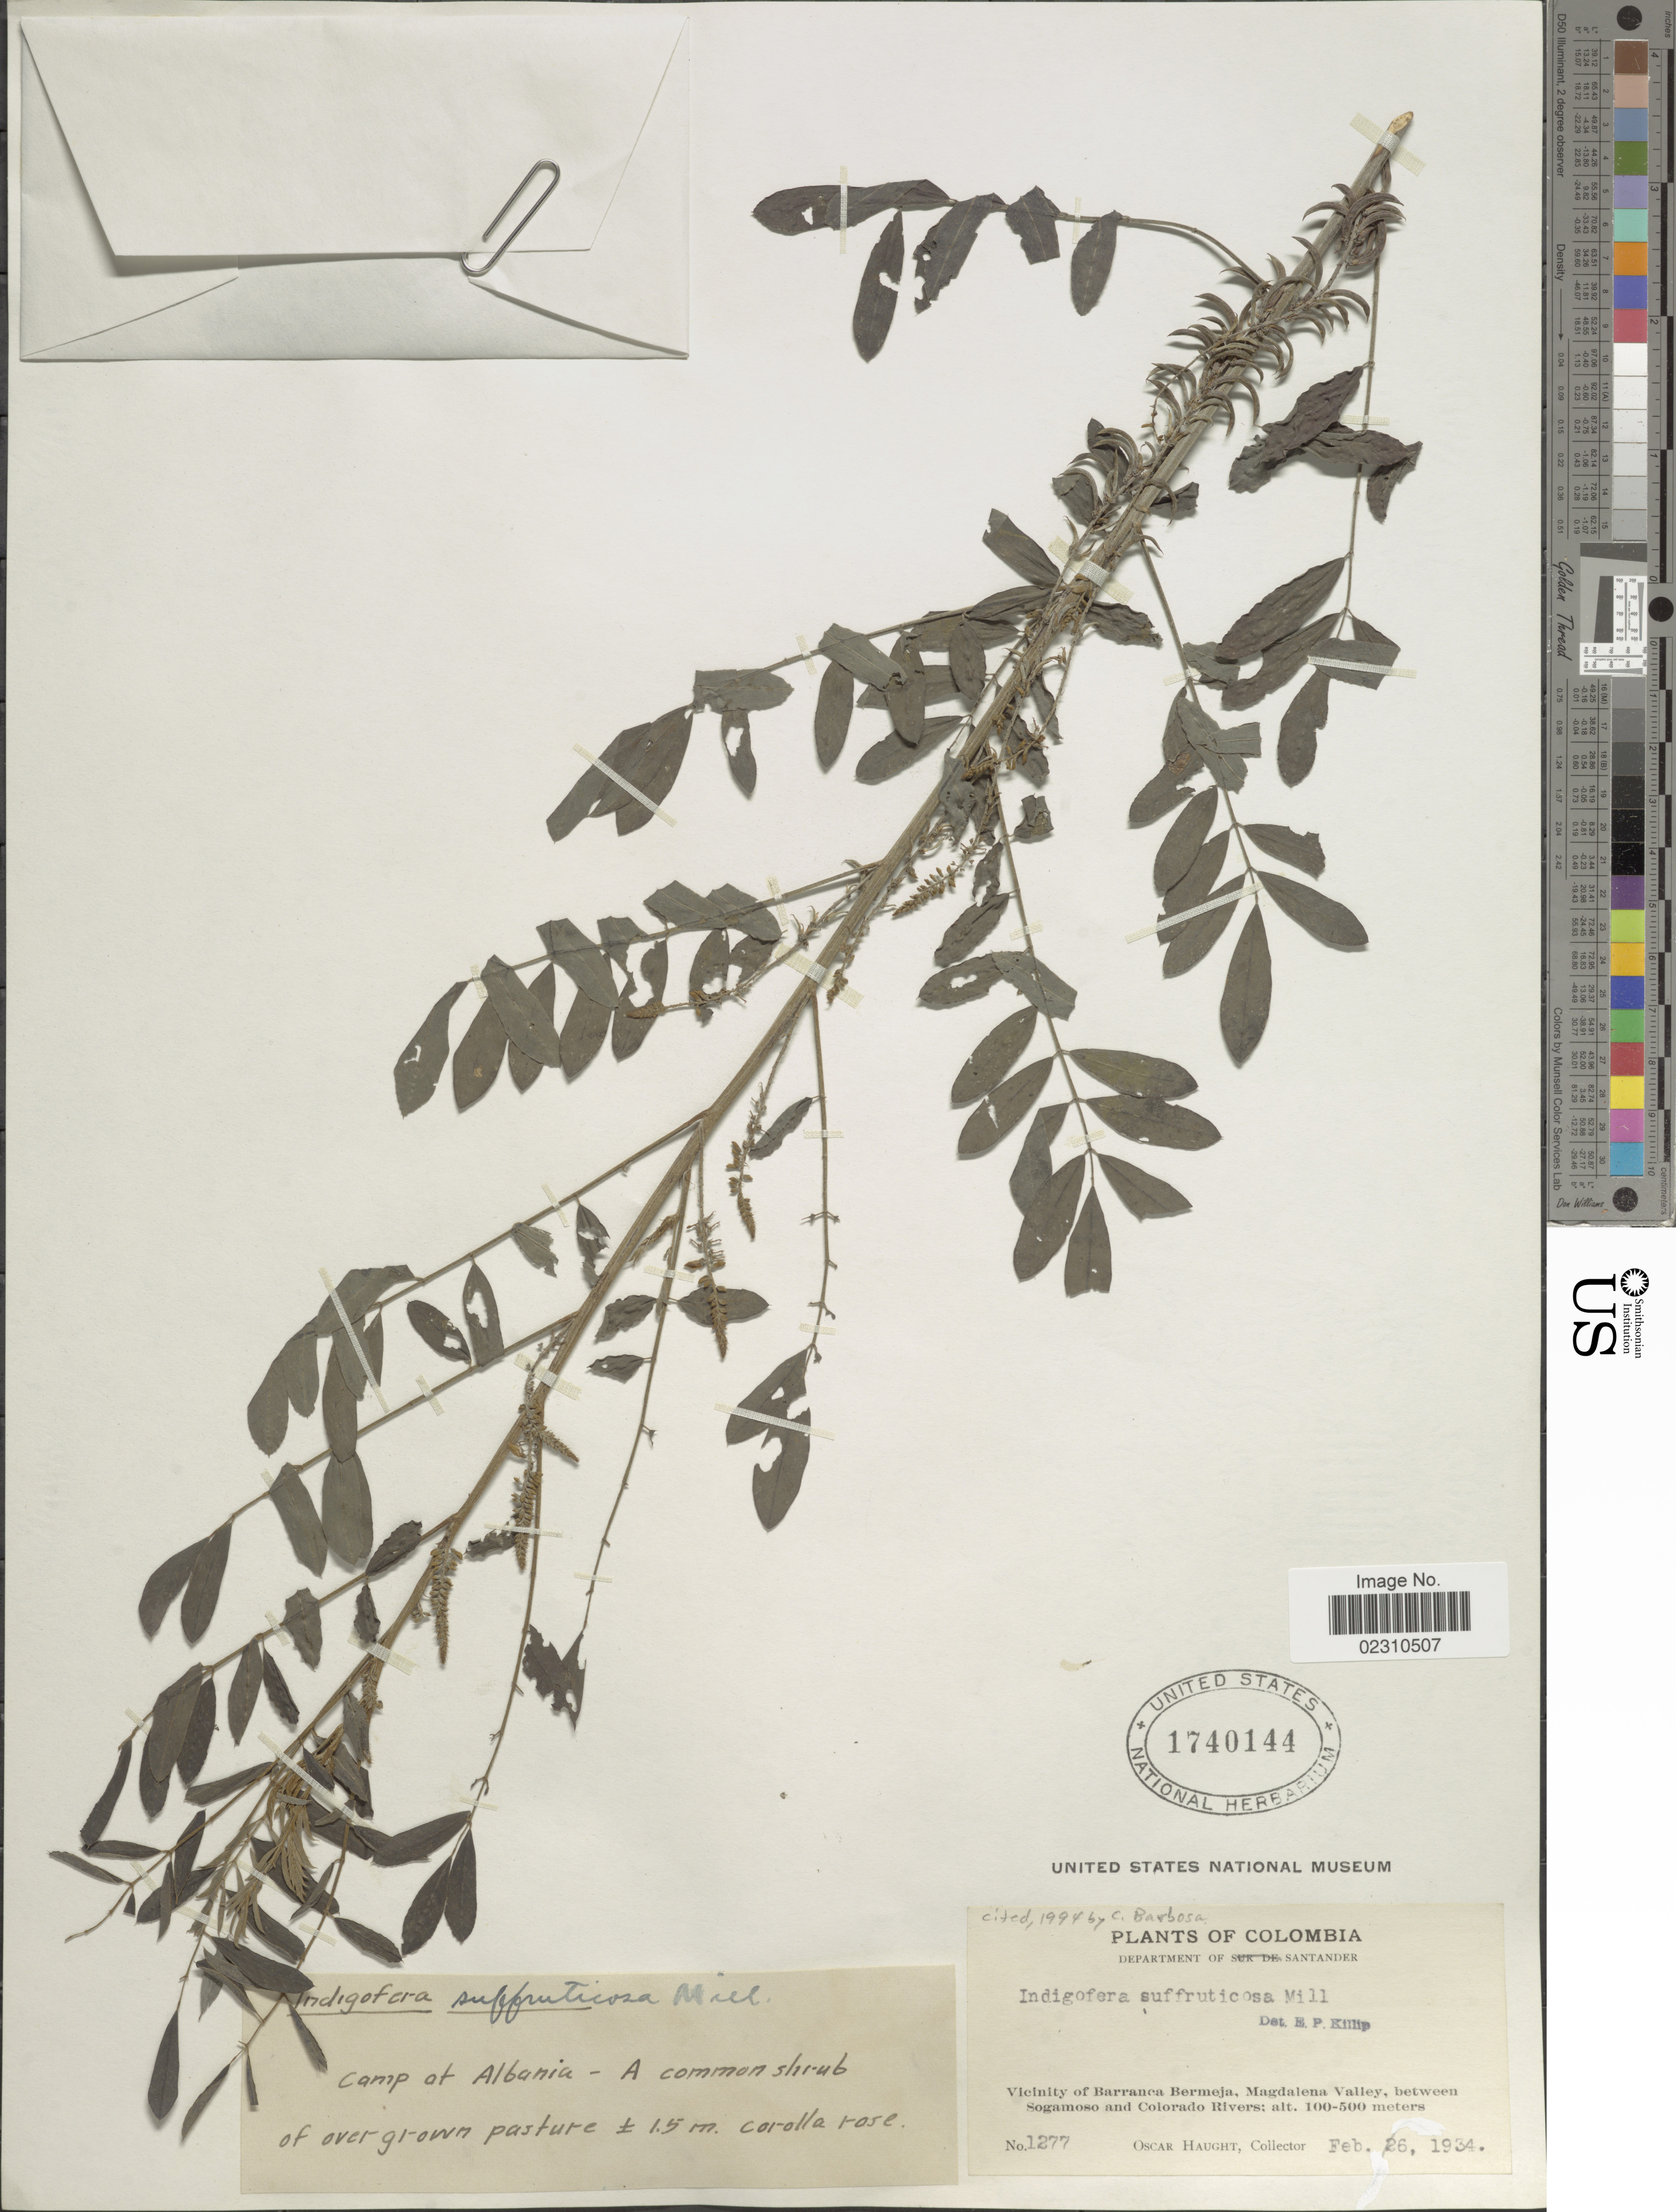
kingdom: Plantae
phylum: Tracheophyta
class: Magnoliopsida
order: Fabales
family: Fabaceae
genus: Indigofera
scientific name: Indigofera suffruticosa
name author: Mill.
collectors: O. Haught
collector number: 1277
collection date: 1934-02-26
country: Colombia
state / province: Santander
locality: Departament of Santander, Vicinity of Barranca Bermeja, Magdalena Valley, between Sogamosa and Colorado Rivers.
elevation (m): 100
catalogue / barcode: US 1740144